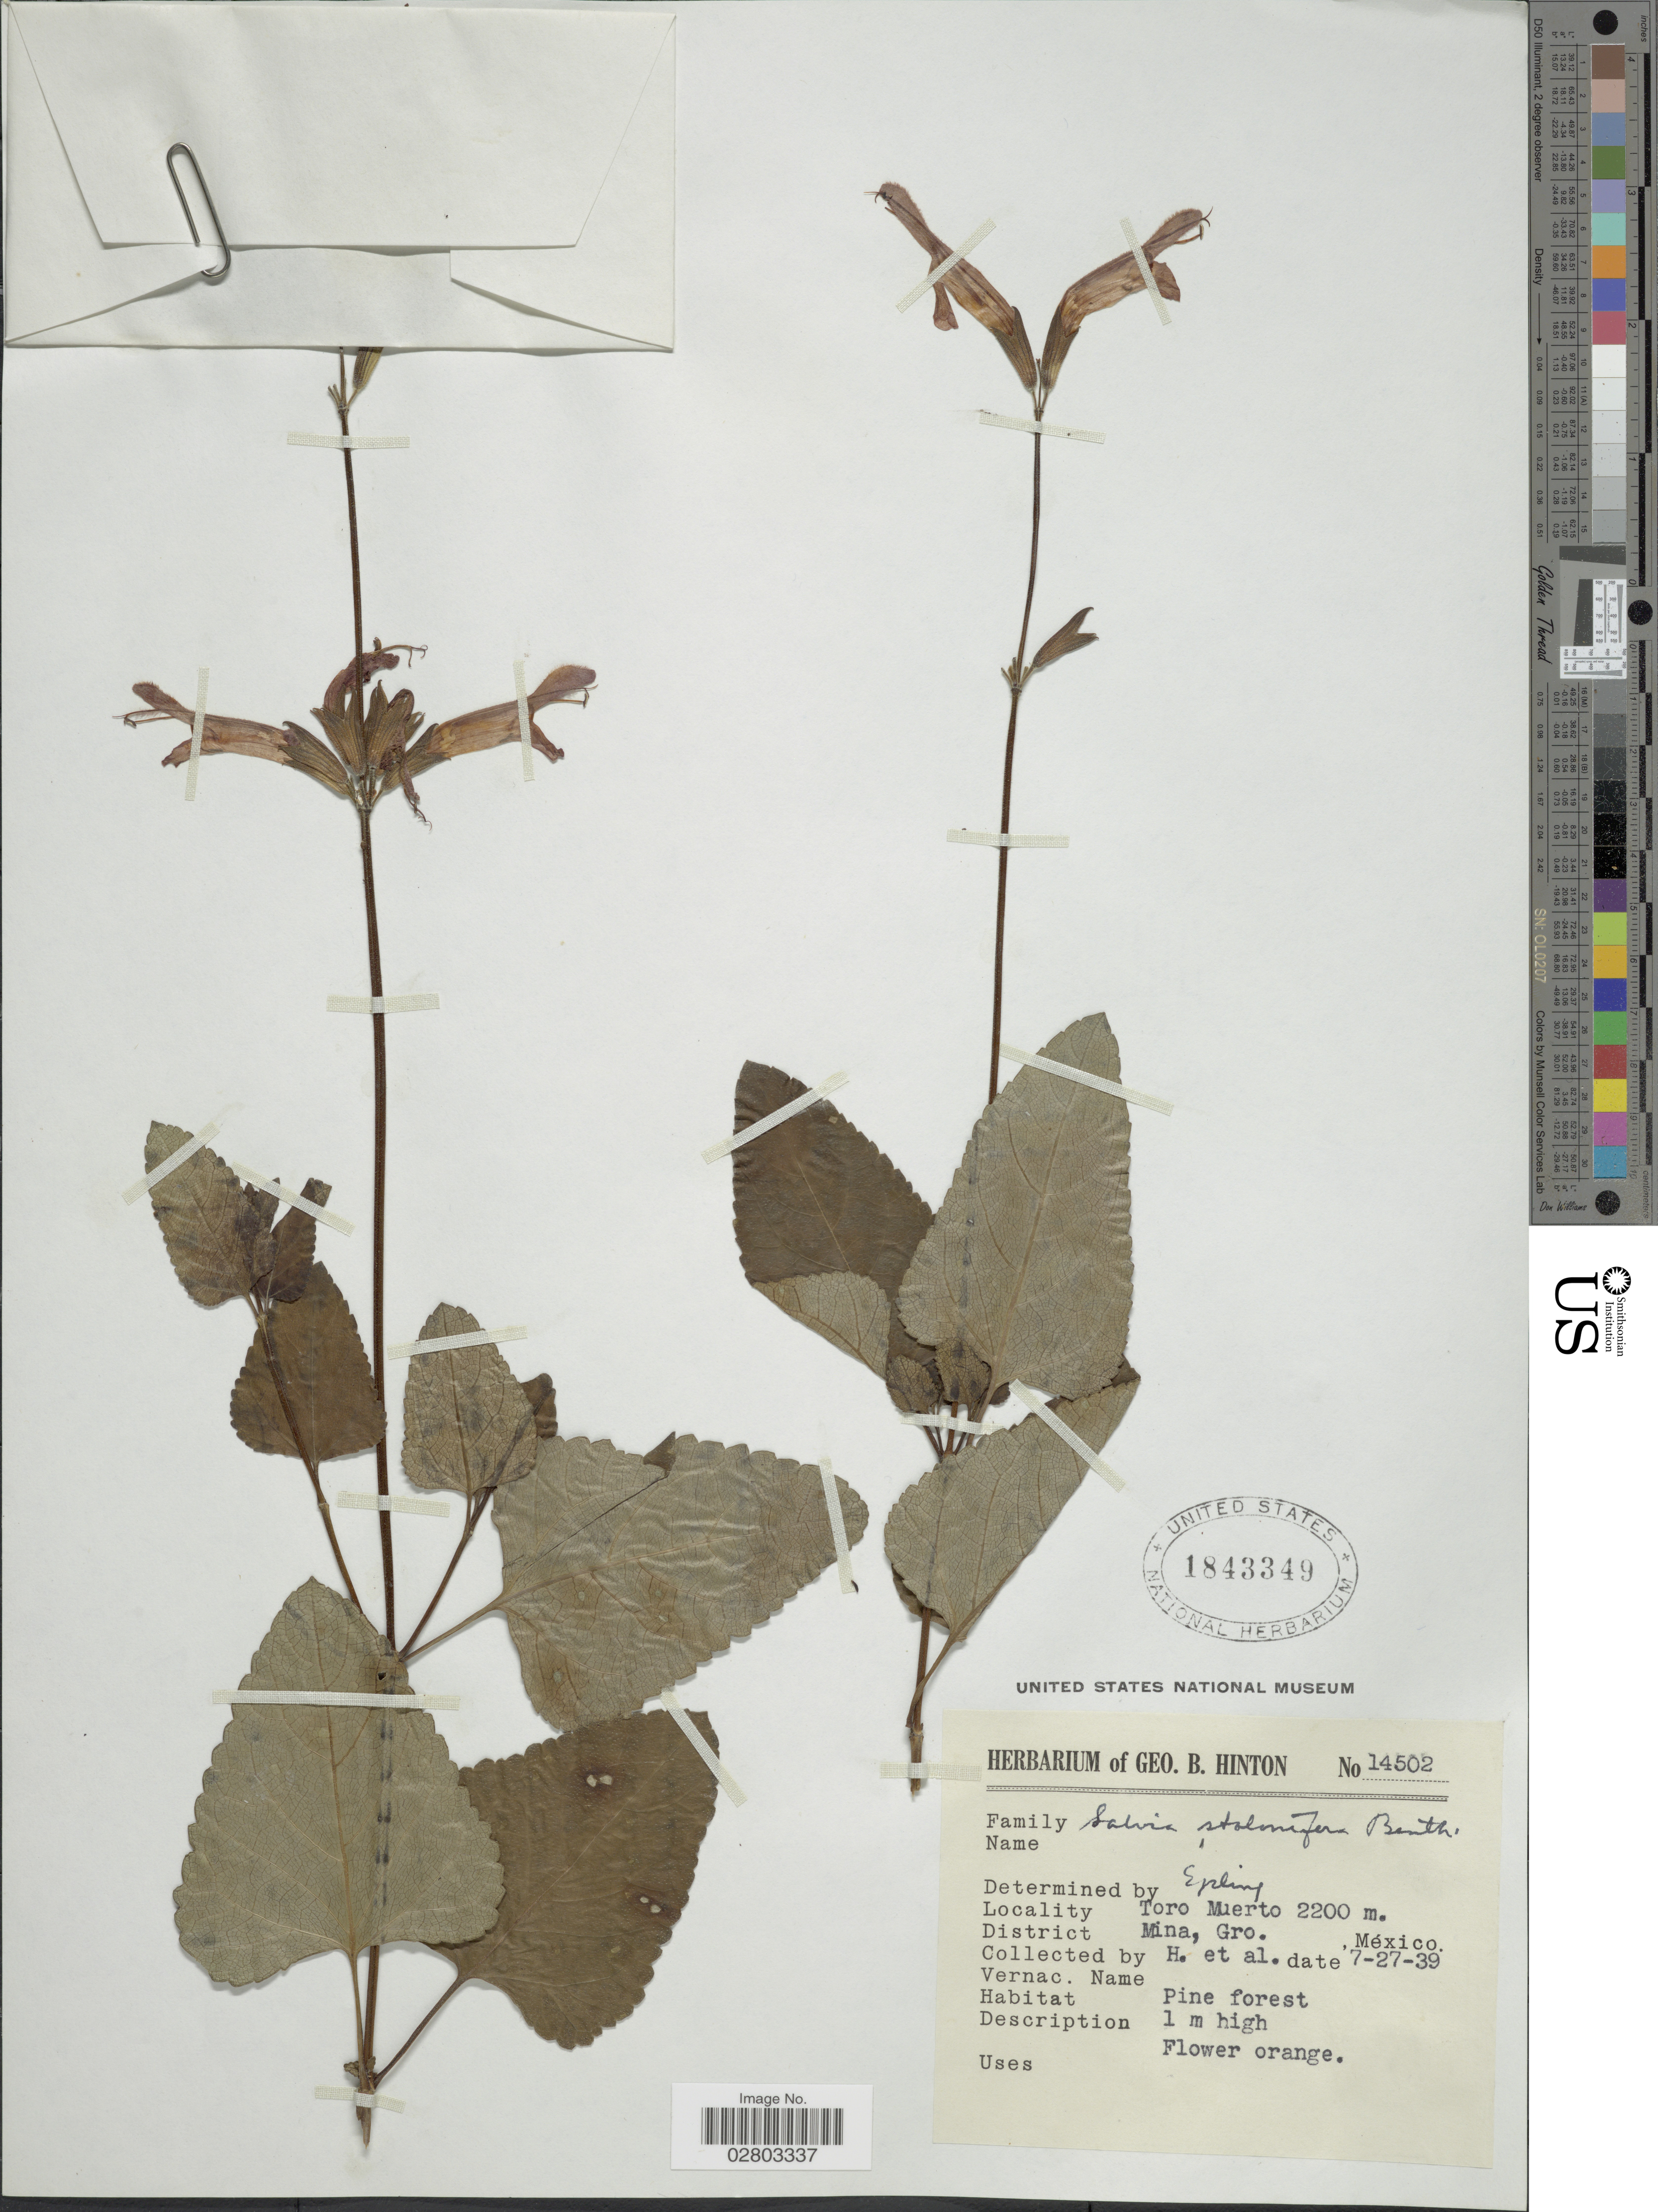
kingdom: Plantae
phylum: Tracheophyta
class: Magnoliopsida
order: Lamiales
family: Lamiaceae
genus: Salvia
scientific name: Salvia stolonifera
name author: Benth.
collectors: G. B. Hinton & et al.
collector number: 14502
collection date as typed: Transcribed d/m/y: 27/7/39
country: Mexico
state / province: Guerrero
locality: Toro Muerto, District Mina.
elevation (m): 2200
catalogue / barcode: US 1843349